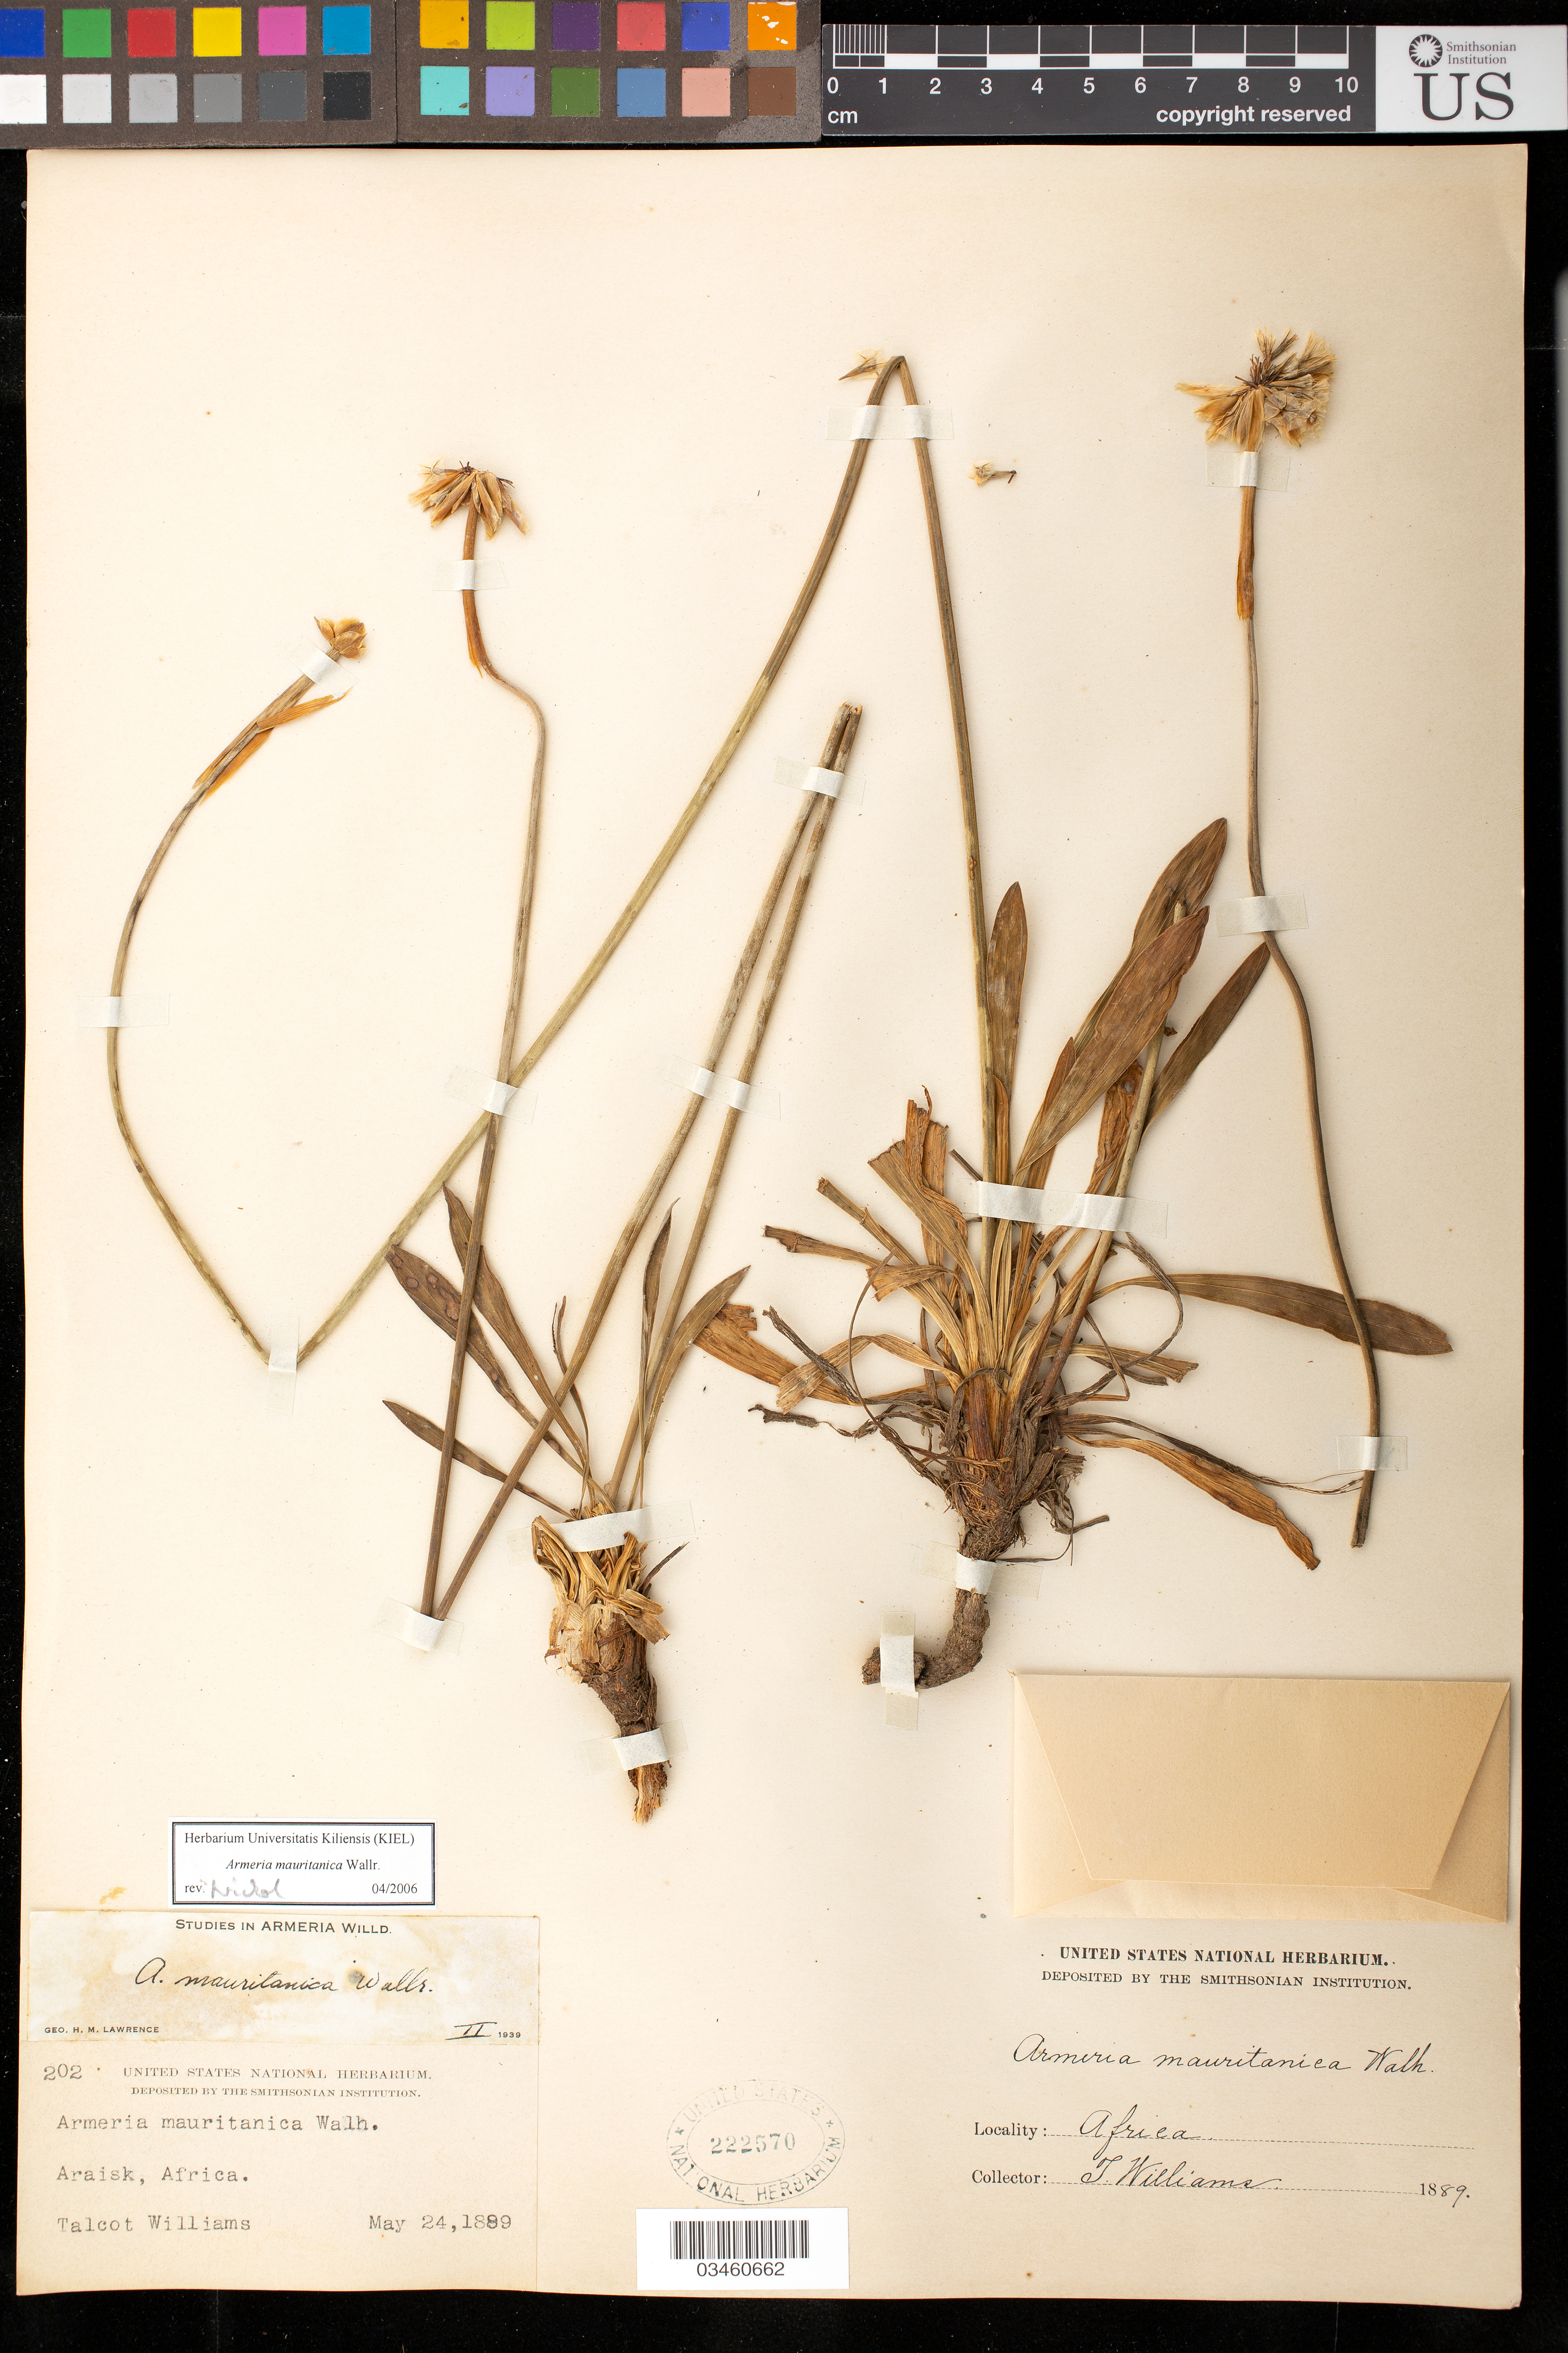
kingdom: Plantae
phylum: Tracheophyta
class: Magnoliopsida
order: Caryophyllales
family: Plumbaginaceae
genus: Armeria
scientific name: Armeria mauritanica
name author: Wallr.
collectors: T. Williams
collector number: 202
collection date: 1889-05-24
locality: Araisk, Africa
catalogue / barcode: US 222570